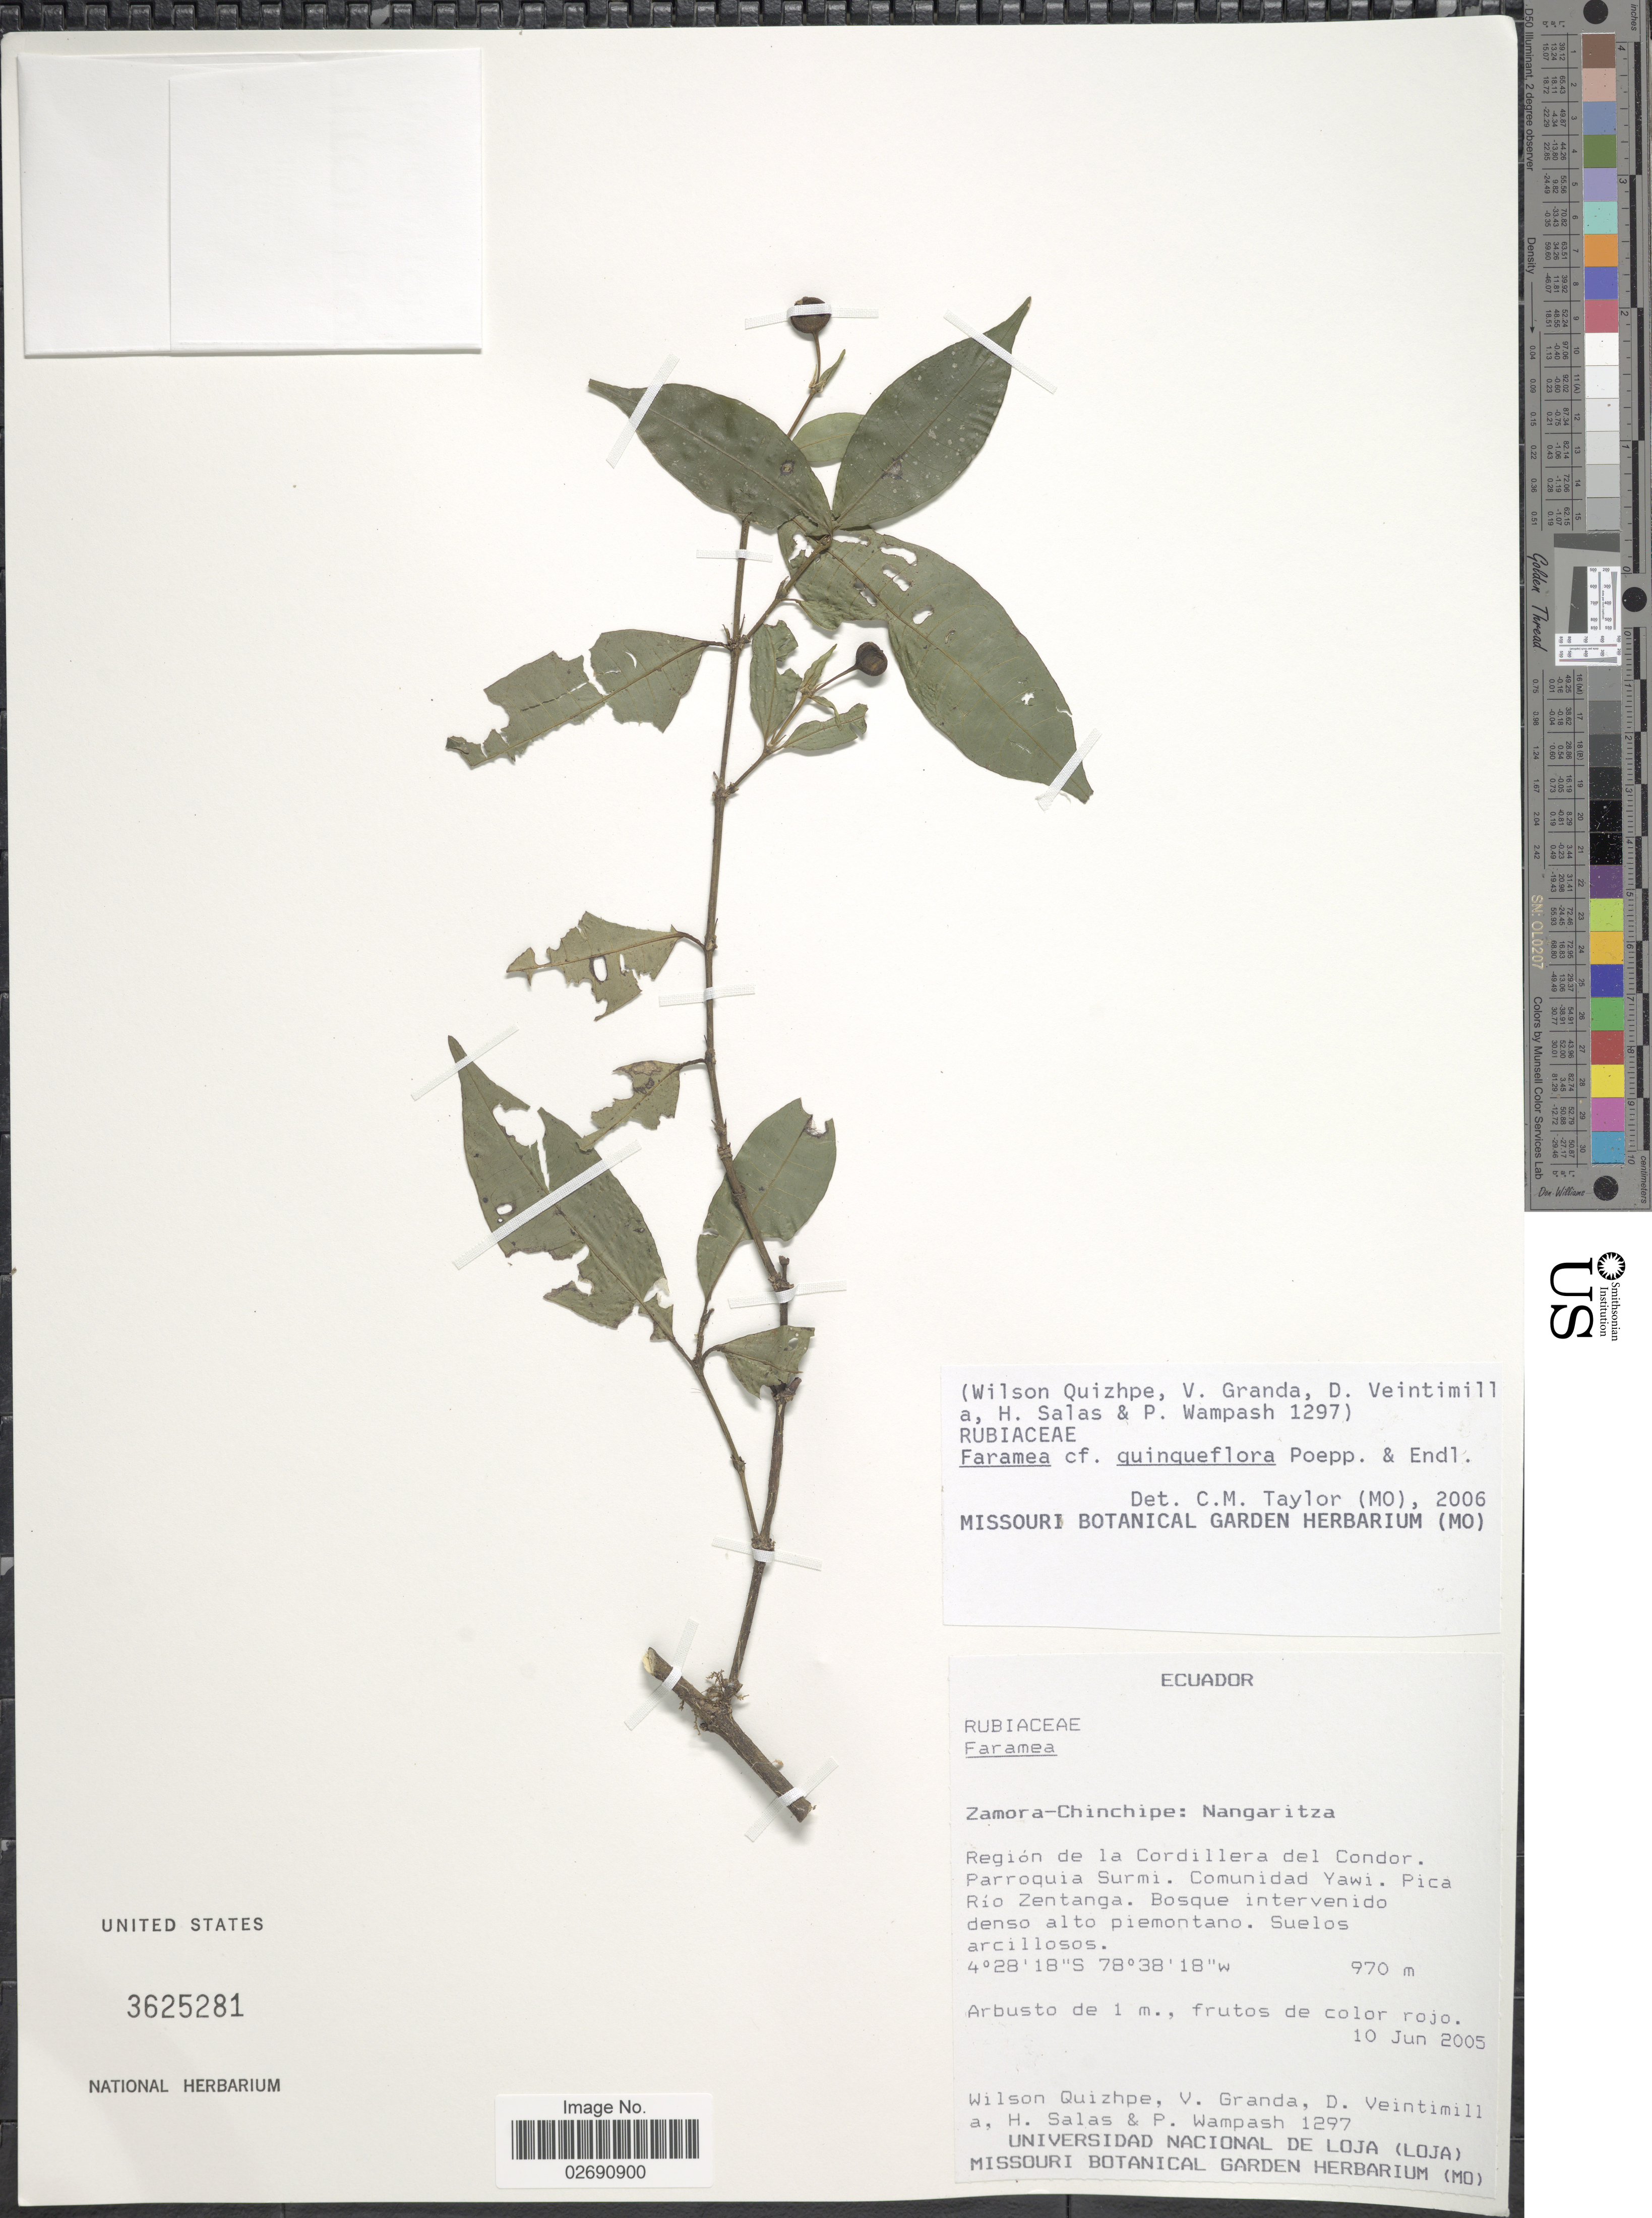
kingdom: Plantae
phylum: Tracheophyta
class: Magnoliopsida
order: Gentianales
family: Rubiaceae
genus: Faramea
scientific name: Faramea quinqueflora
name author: Poepp. & Endl.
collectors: W. Quizhpe, V. Granda, D. Veintimilla, H. Salas & P. Wampash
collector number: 1297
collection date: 2005-06-10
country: Ecuador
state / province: Zamora-Chinchipe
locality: Nangaritza. Region de la Cordillera del Condor. Parroquia Surmi. Comunidad Yawi. Pica Rio Zentanga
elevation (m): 970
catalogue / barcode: US 3625281